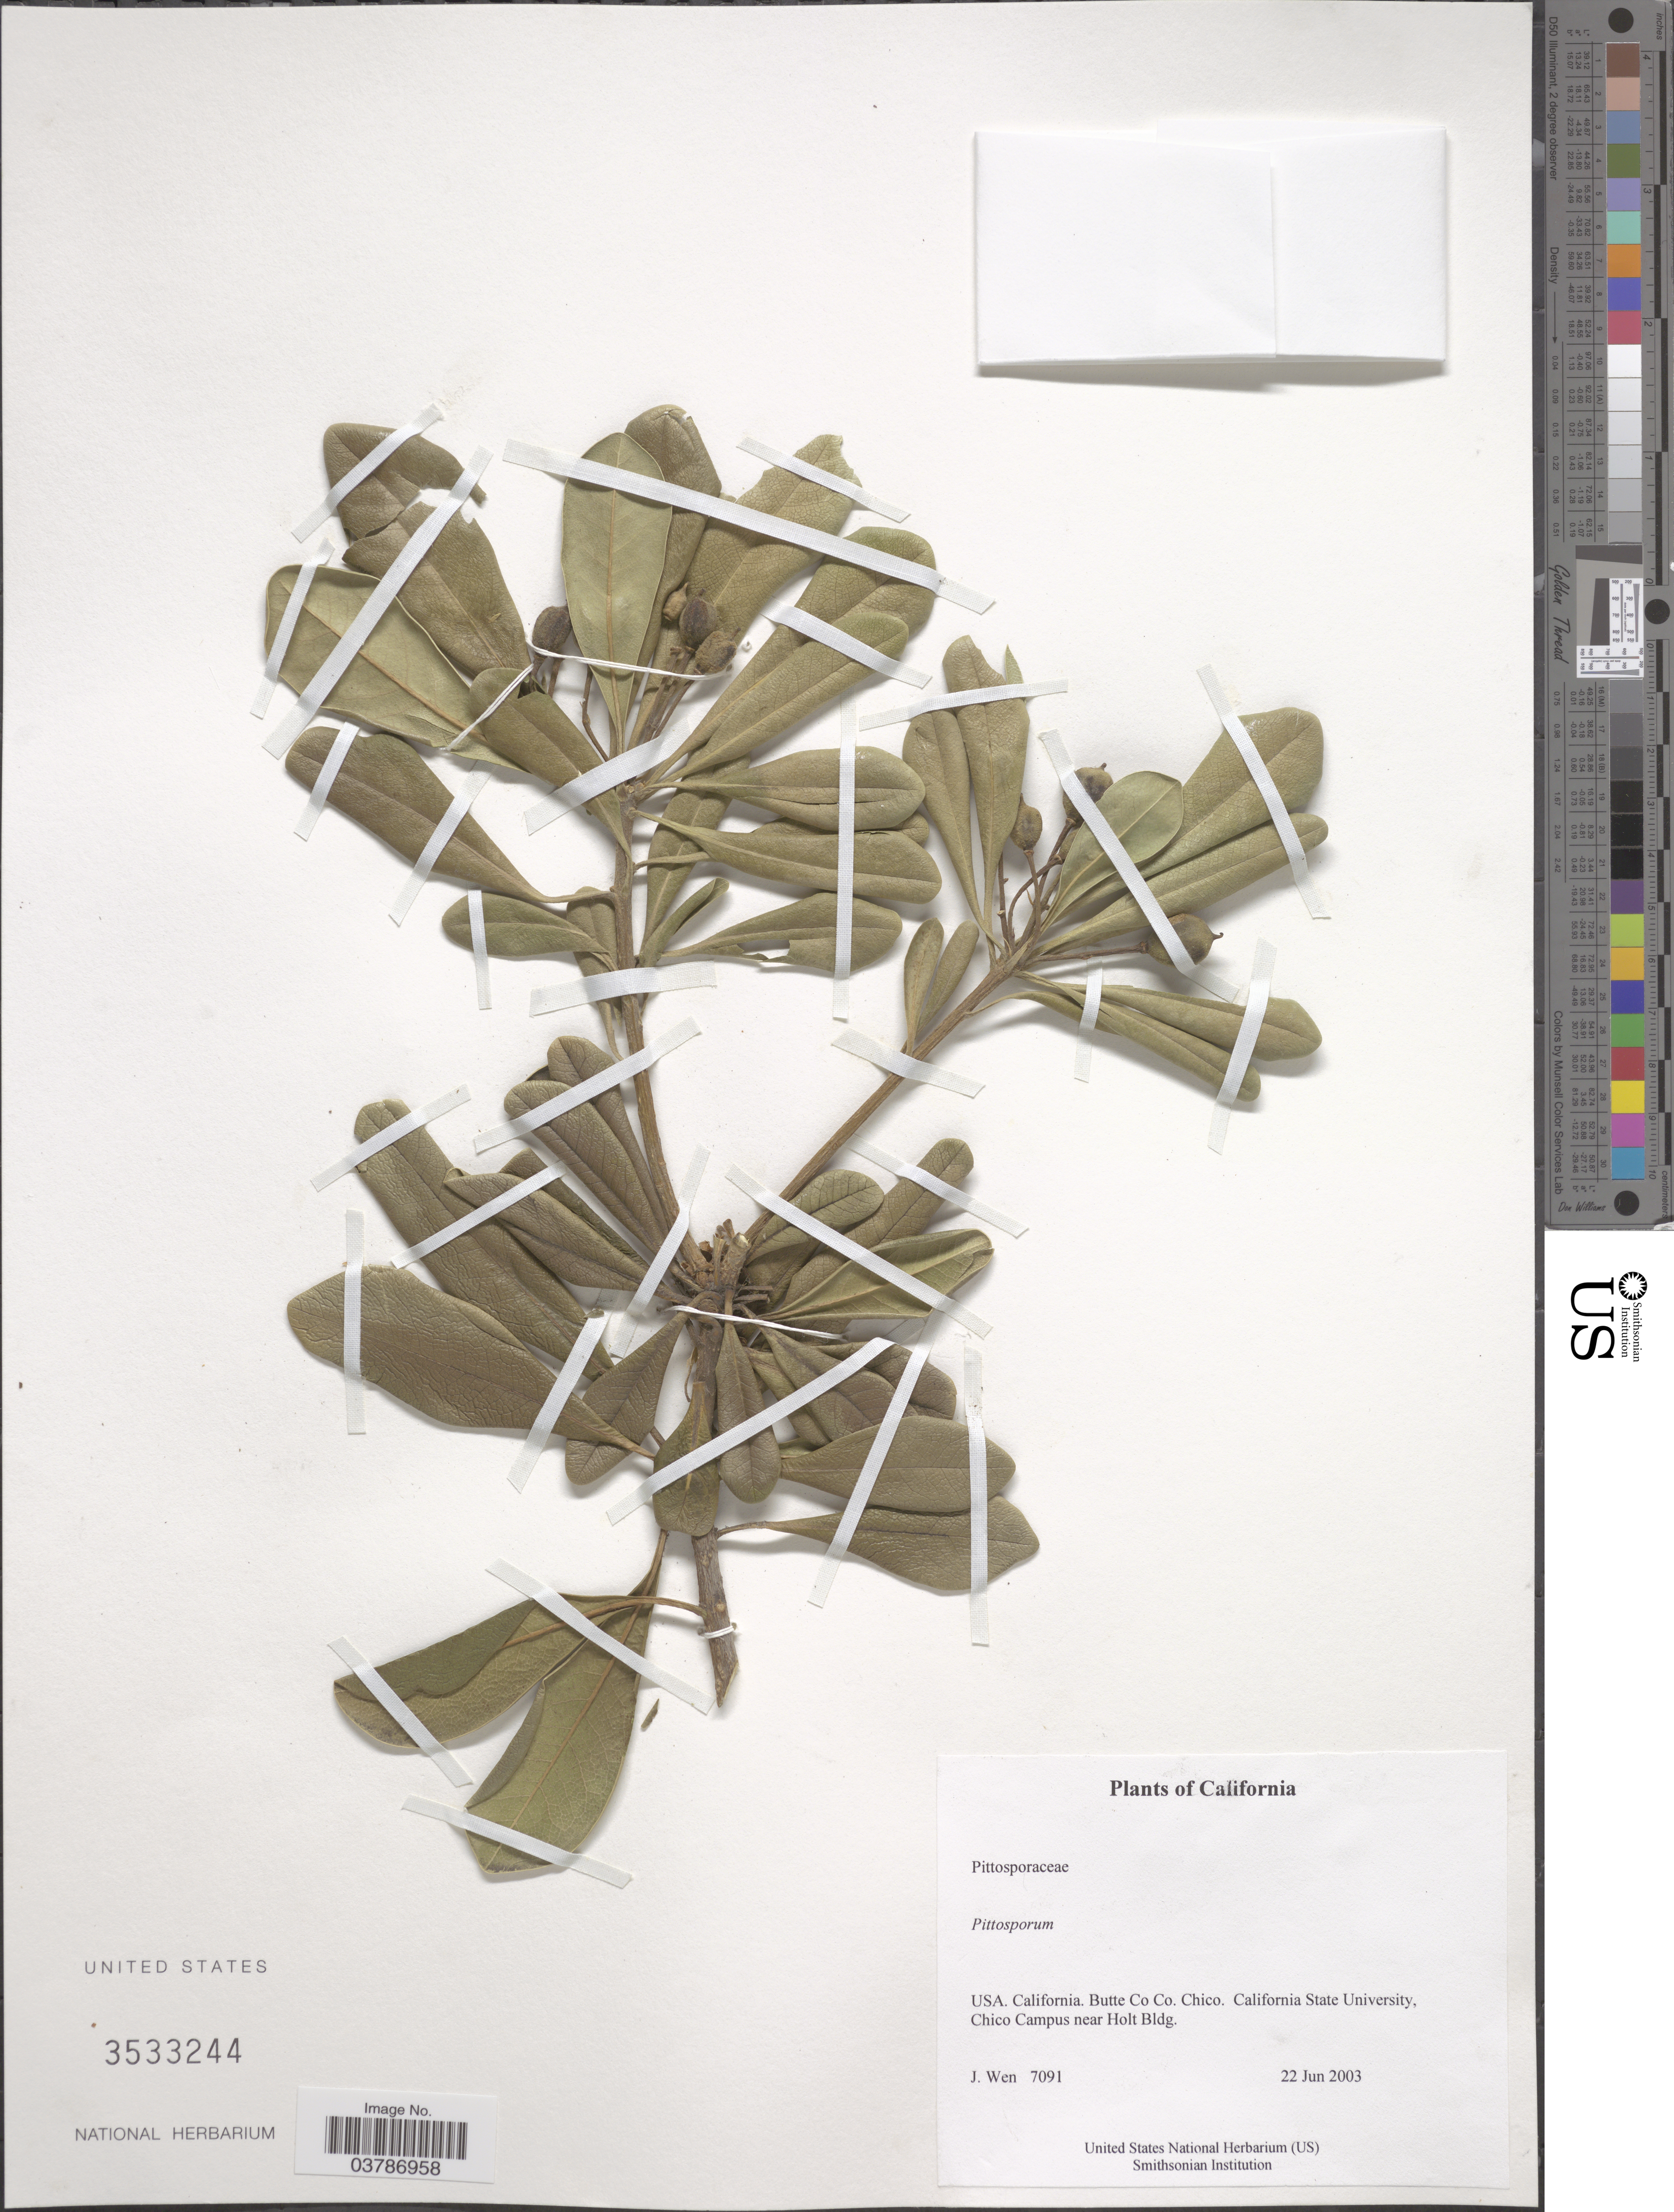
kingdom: Plantae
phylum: Tracheophyta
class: Magnoliopsida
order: Apiales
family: Pittosporaceae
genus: Pittosporum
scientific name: Pittosporum sp.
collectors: J. Wen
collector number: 7091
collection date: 2003-06-22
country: United States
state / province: California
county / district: Butte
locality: Butte Co Co. Chico. California State University, Chico Campus near Holt Bldg.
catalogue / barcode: US 3533244